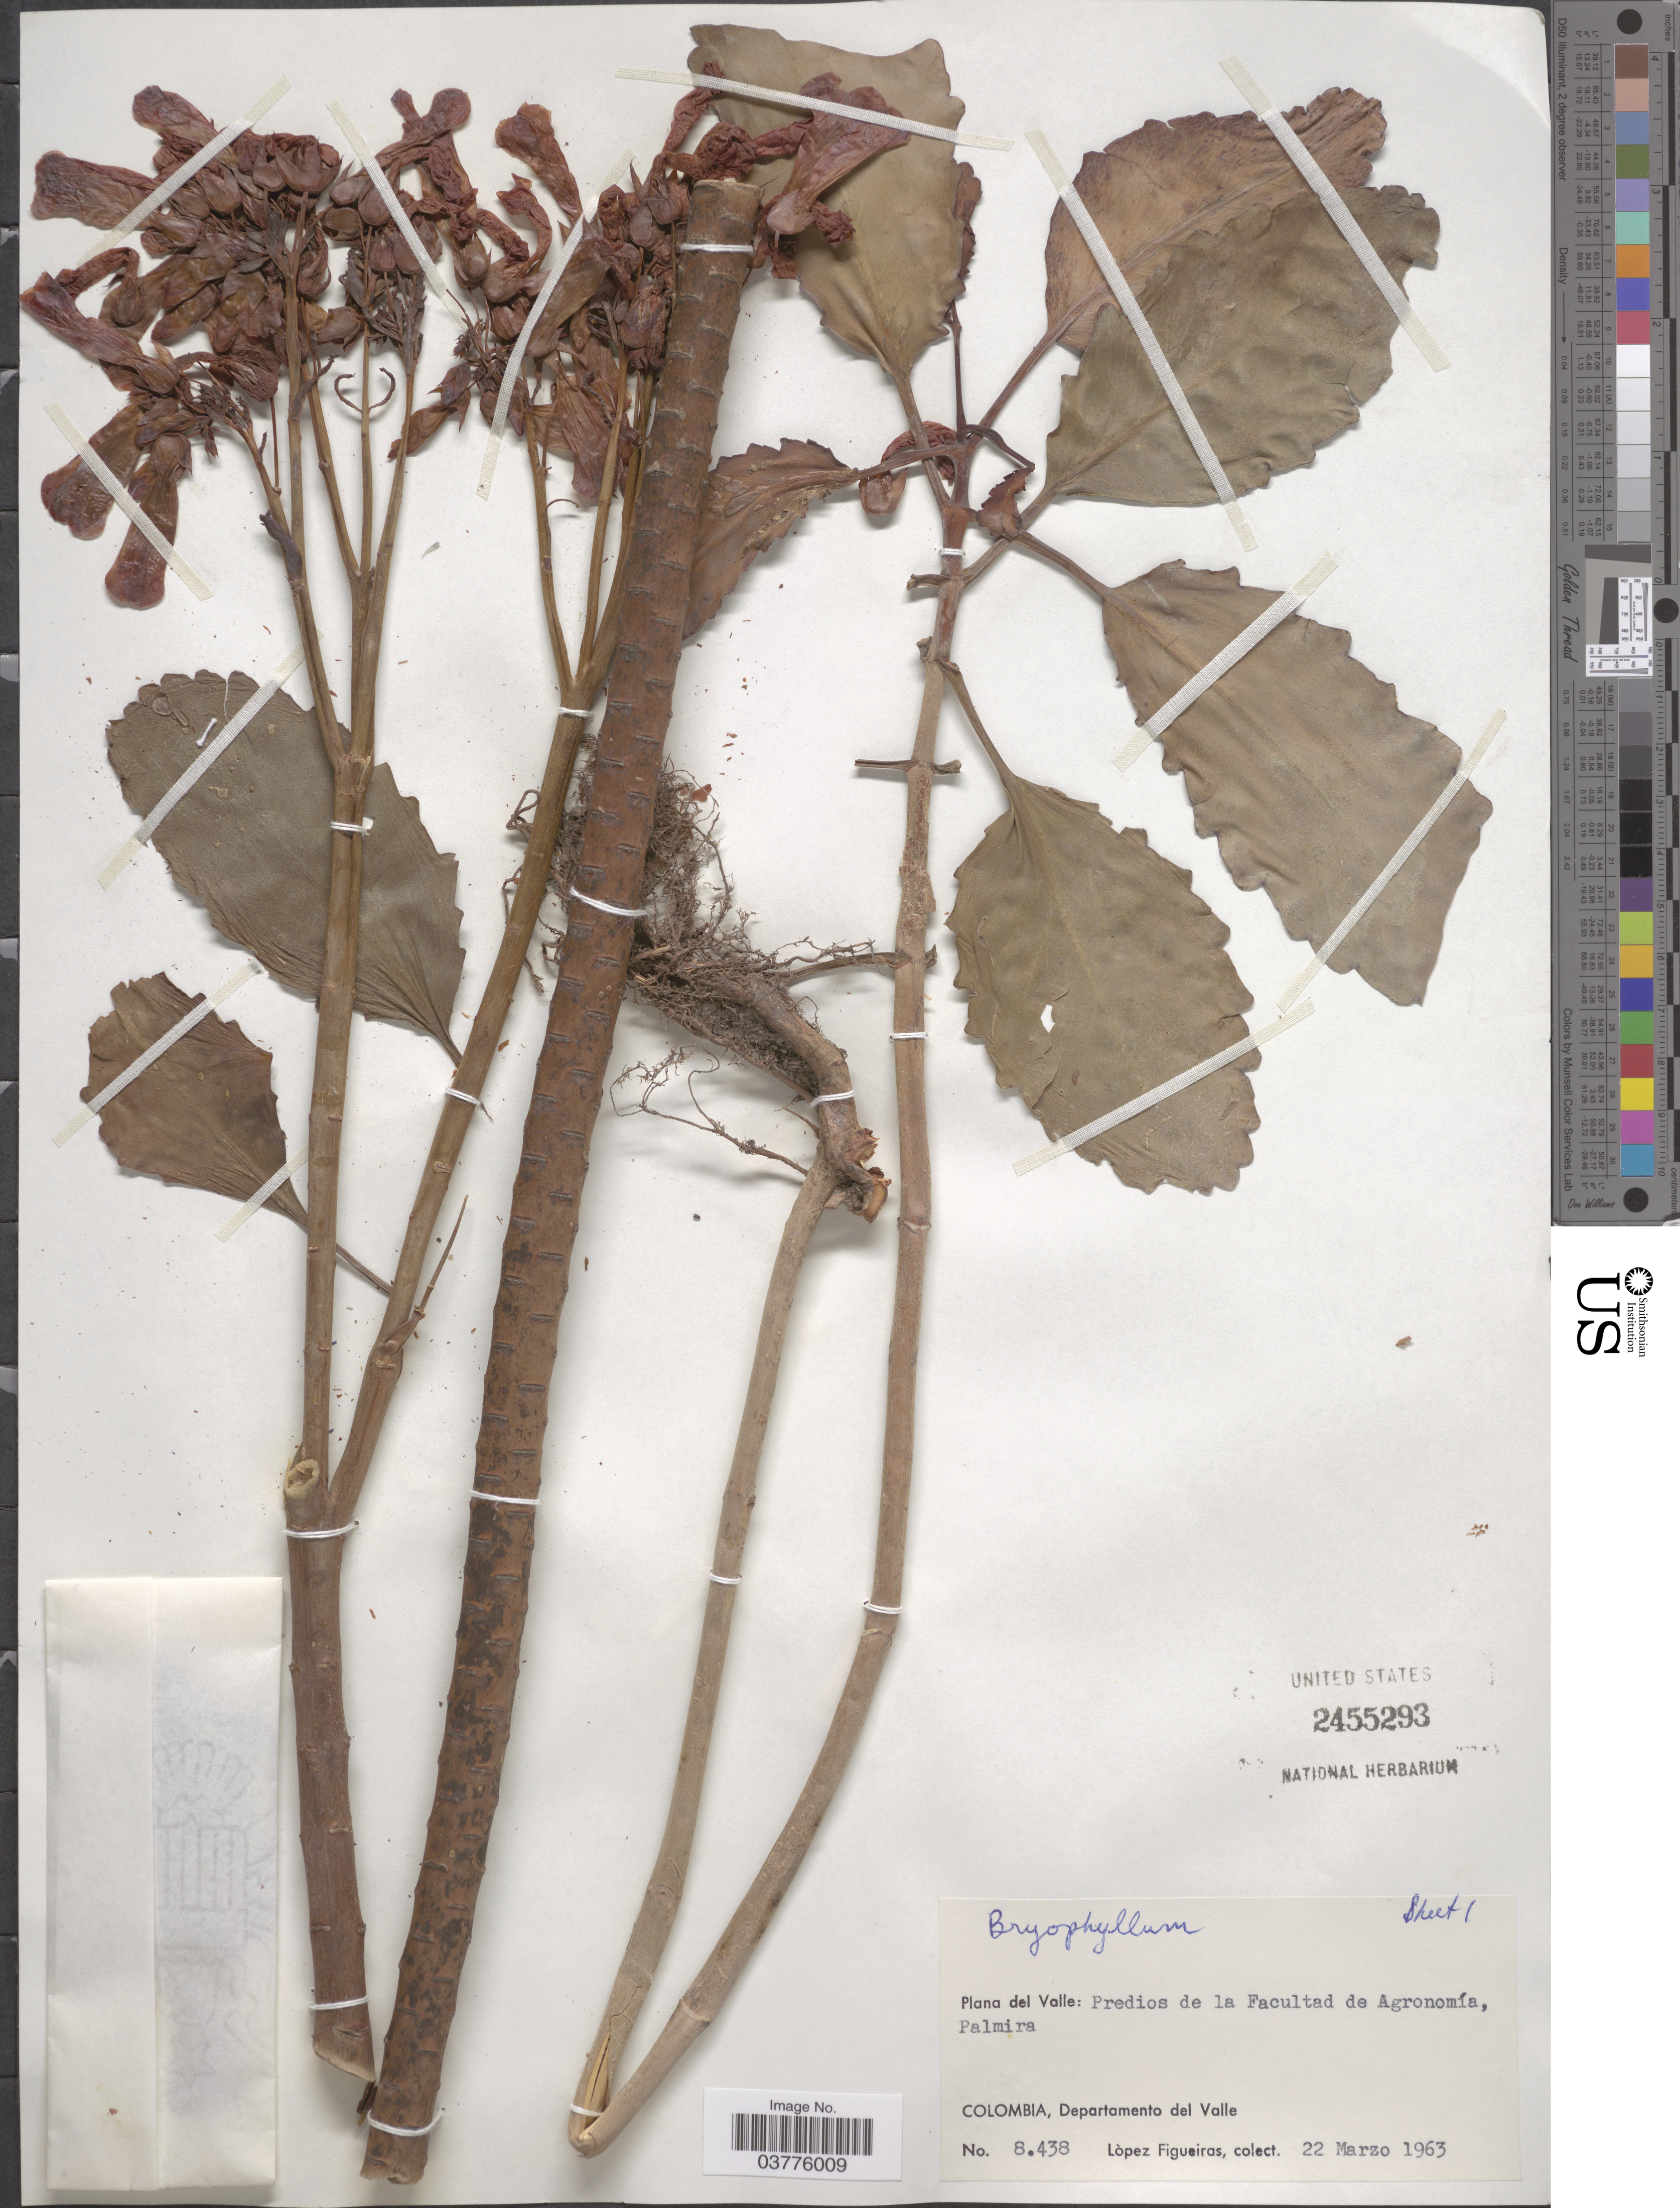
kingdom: Plantae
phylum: Tracheophyta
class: Magnoliopsida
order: Saxifragales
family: Crassulaceae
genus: Kalanchoe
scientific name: Kalanchoe sp.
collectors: M. López Figueiras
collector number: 8438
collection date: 1963-03-22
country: Colombia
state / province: Valle del Cauca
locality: Plana del Valle: Predios de la Facultad de Agronomía, Palmira. Departamento del Valle.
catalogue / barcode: US 2455293